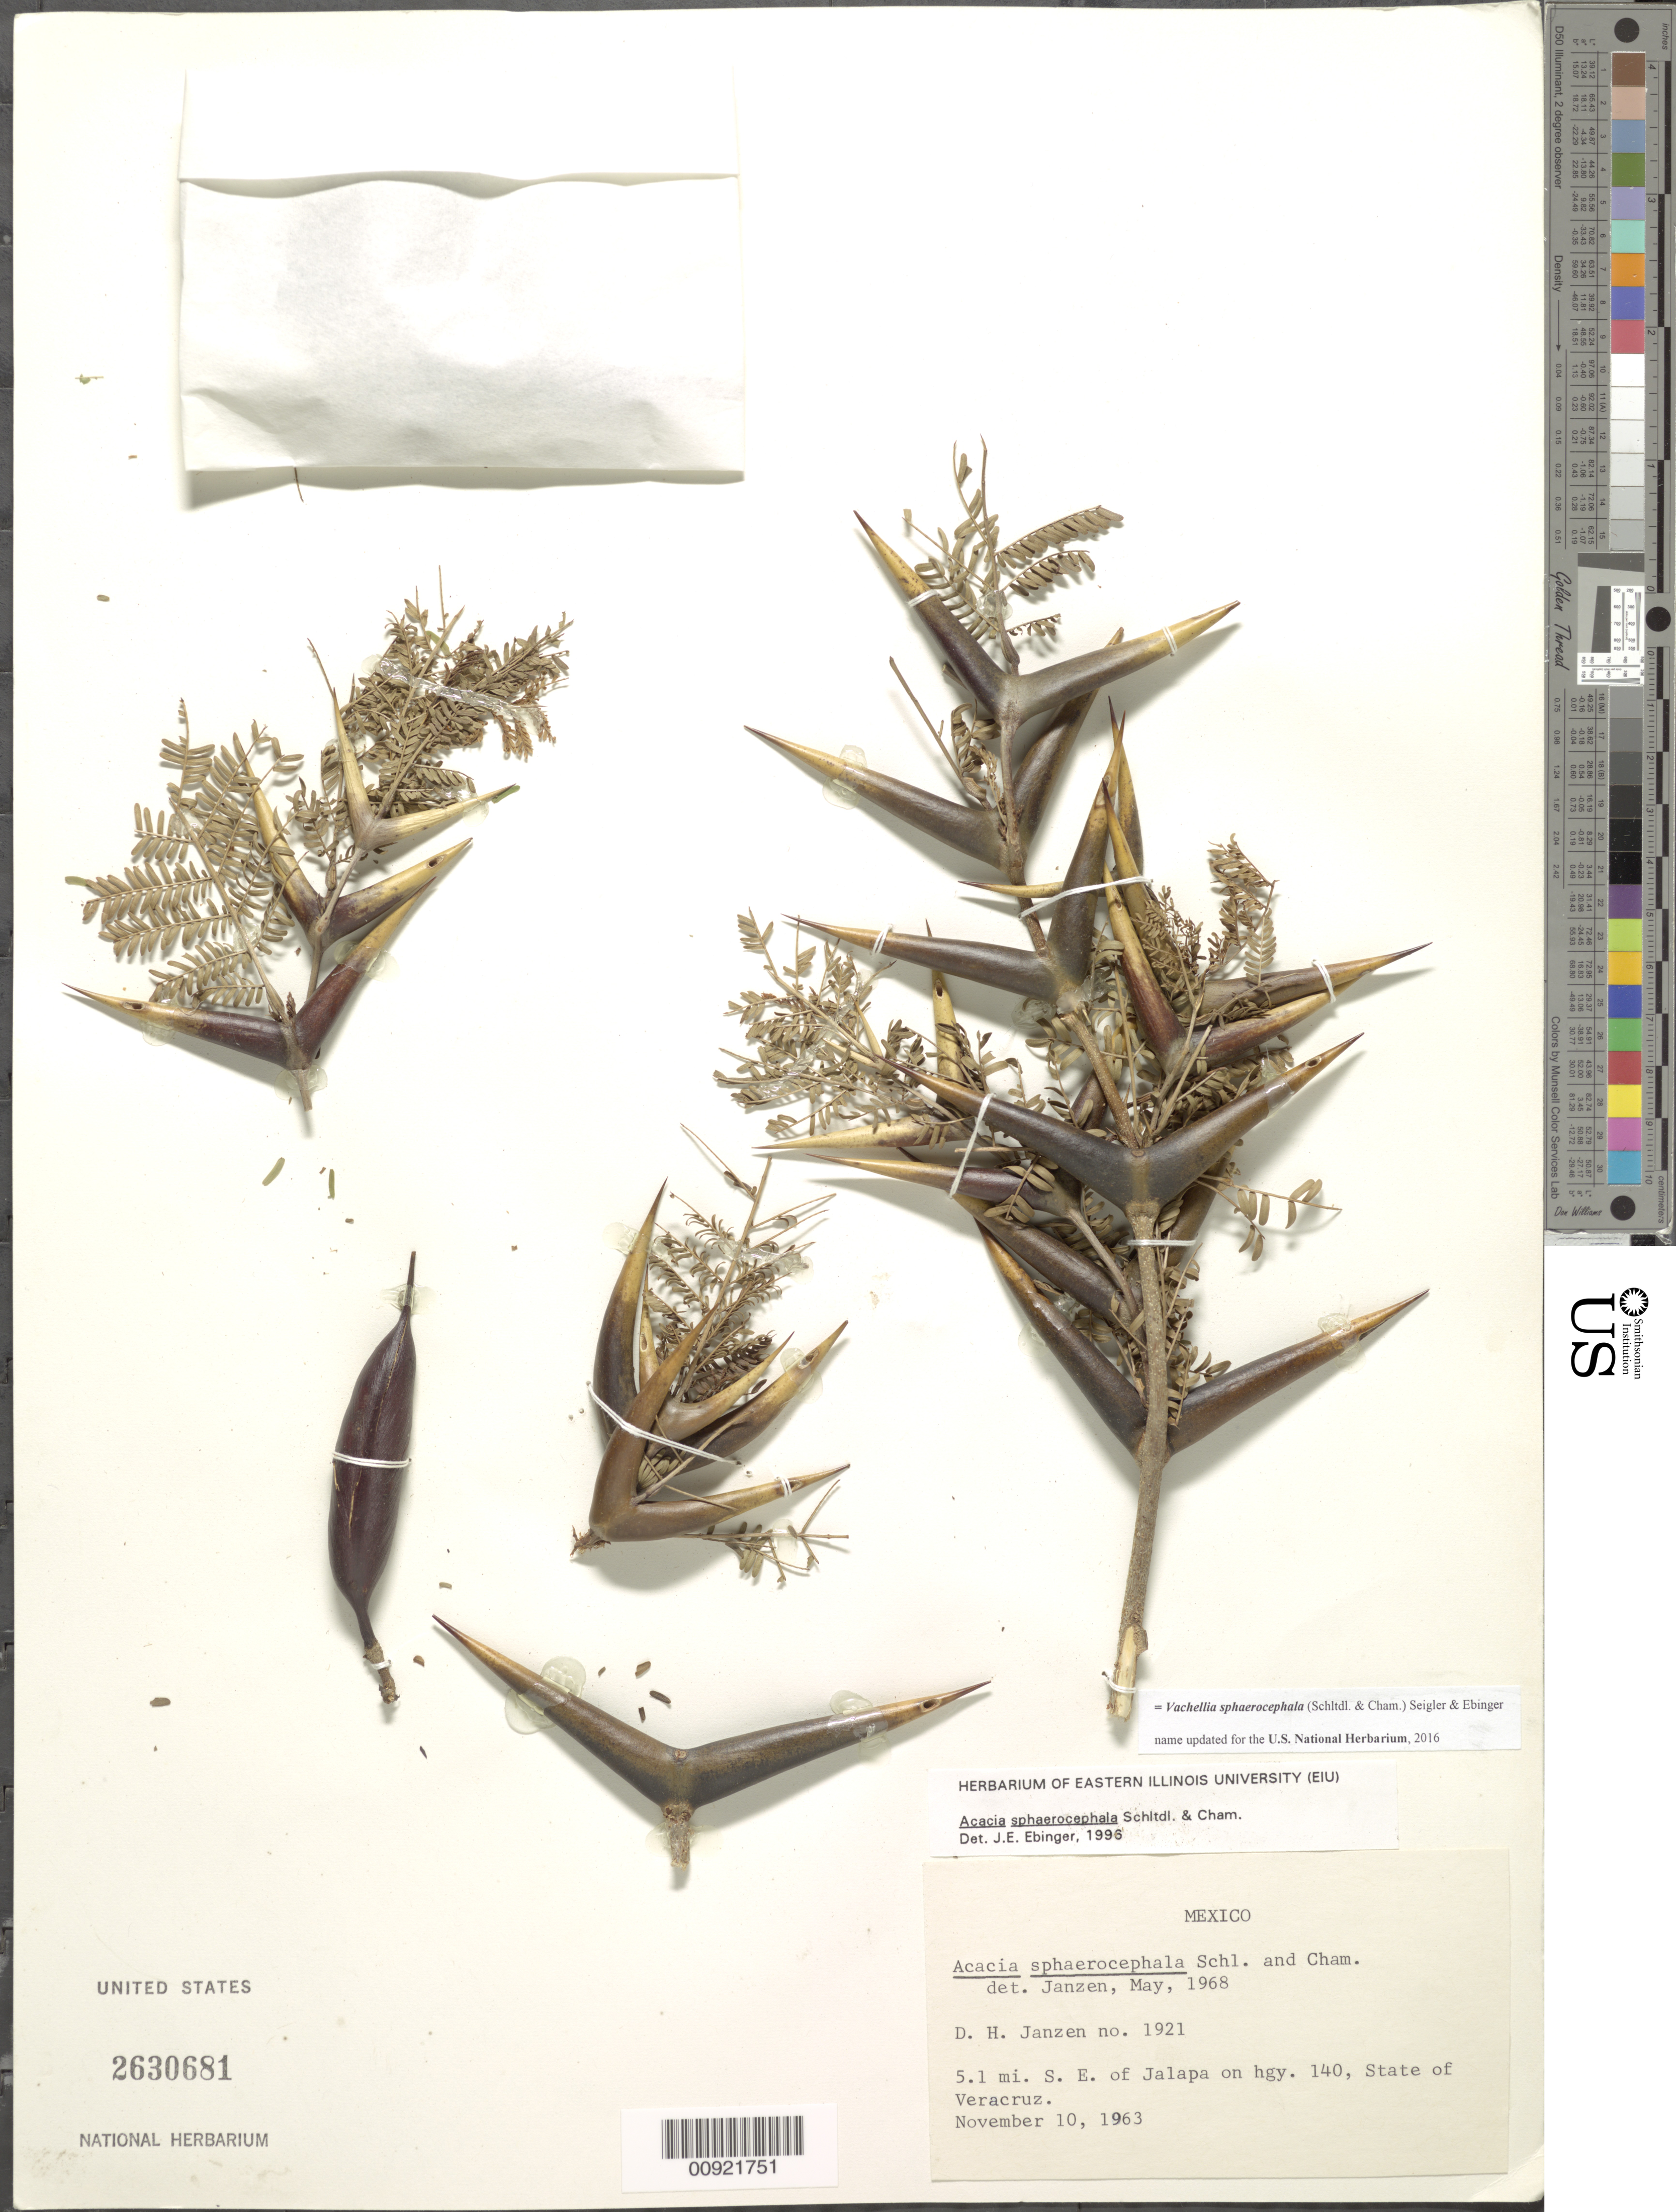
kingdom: Plantae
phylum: Tracheophyta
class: Magnoliopsida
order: Fabales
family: Fabaceae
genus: Vachellia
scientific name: Vachellia sphaerocephala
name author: (Cham. & Schltdl.) Seigler & Ebinger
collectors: D. Janzen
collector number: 1921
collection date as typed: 10 Nov 1963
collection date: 1963-11-10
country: Mexico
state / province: Veracruz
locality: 5.1 mi. SE of Jalapa on hwy. 140, State of Veracruz.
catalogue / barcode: US 2630681